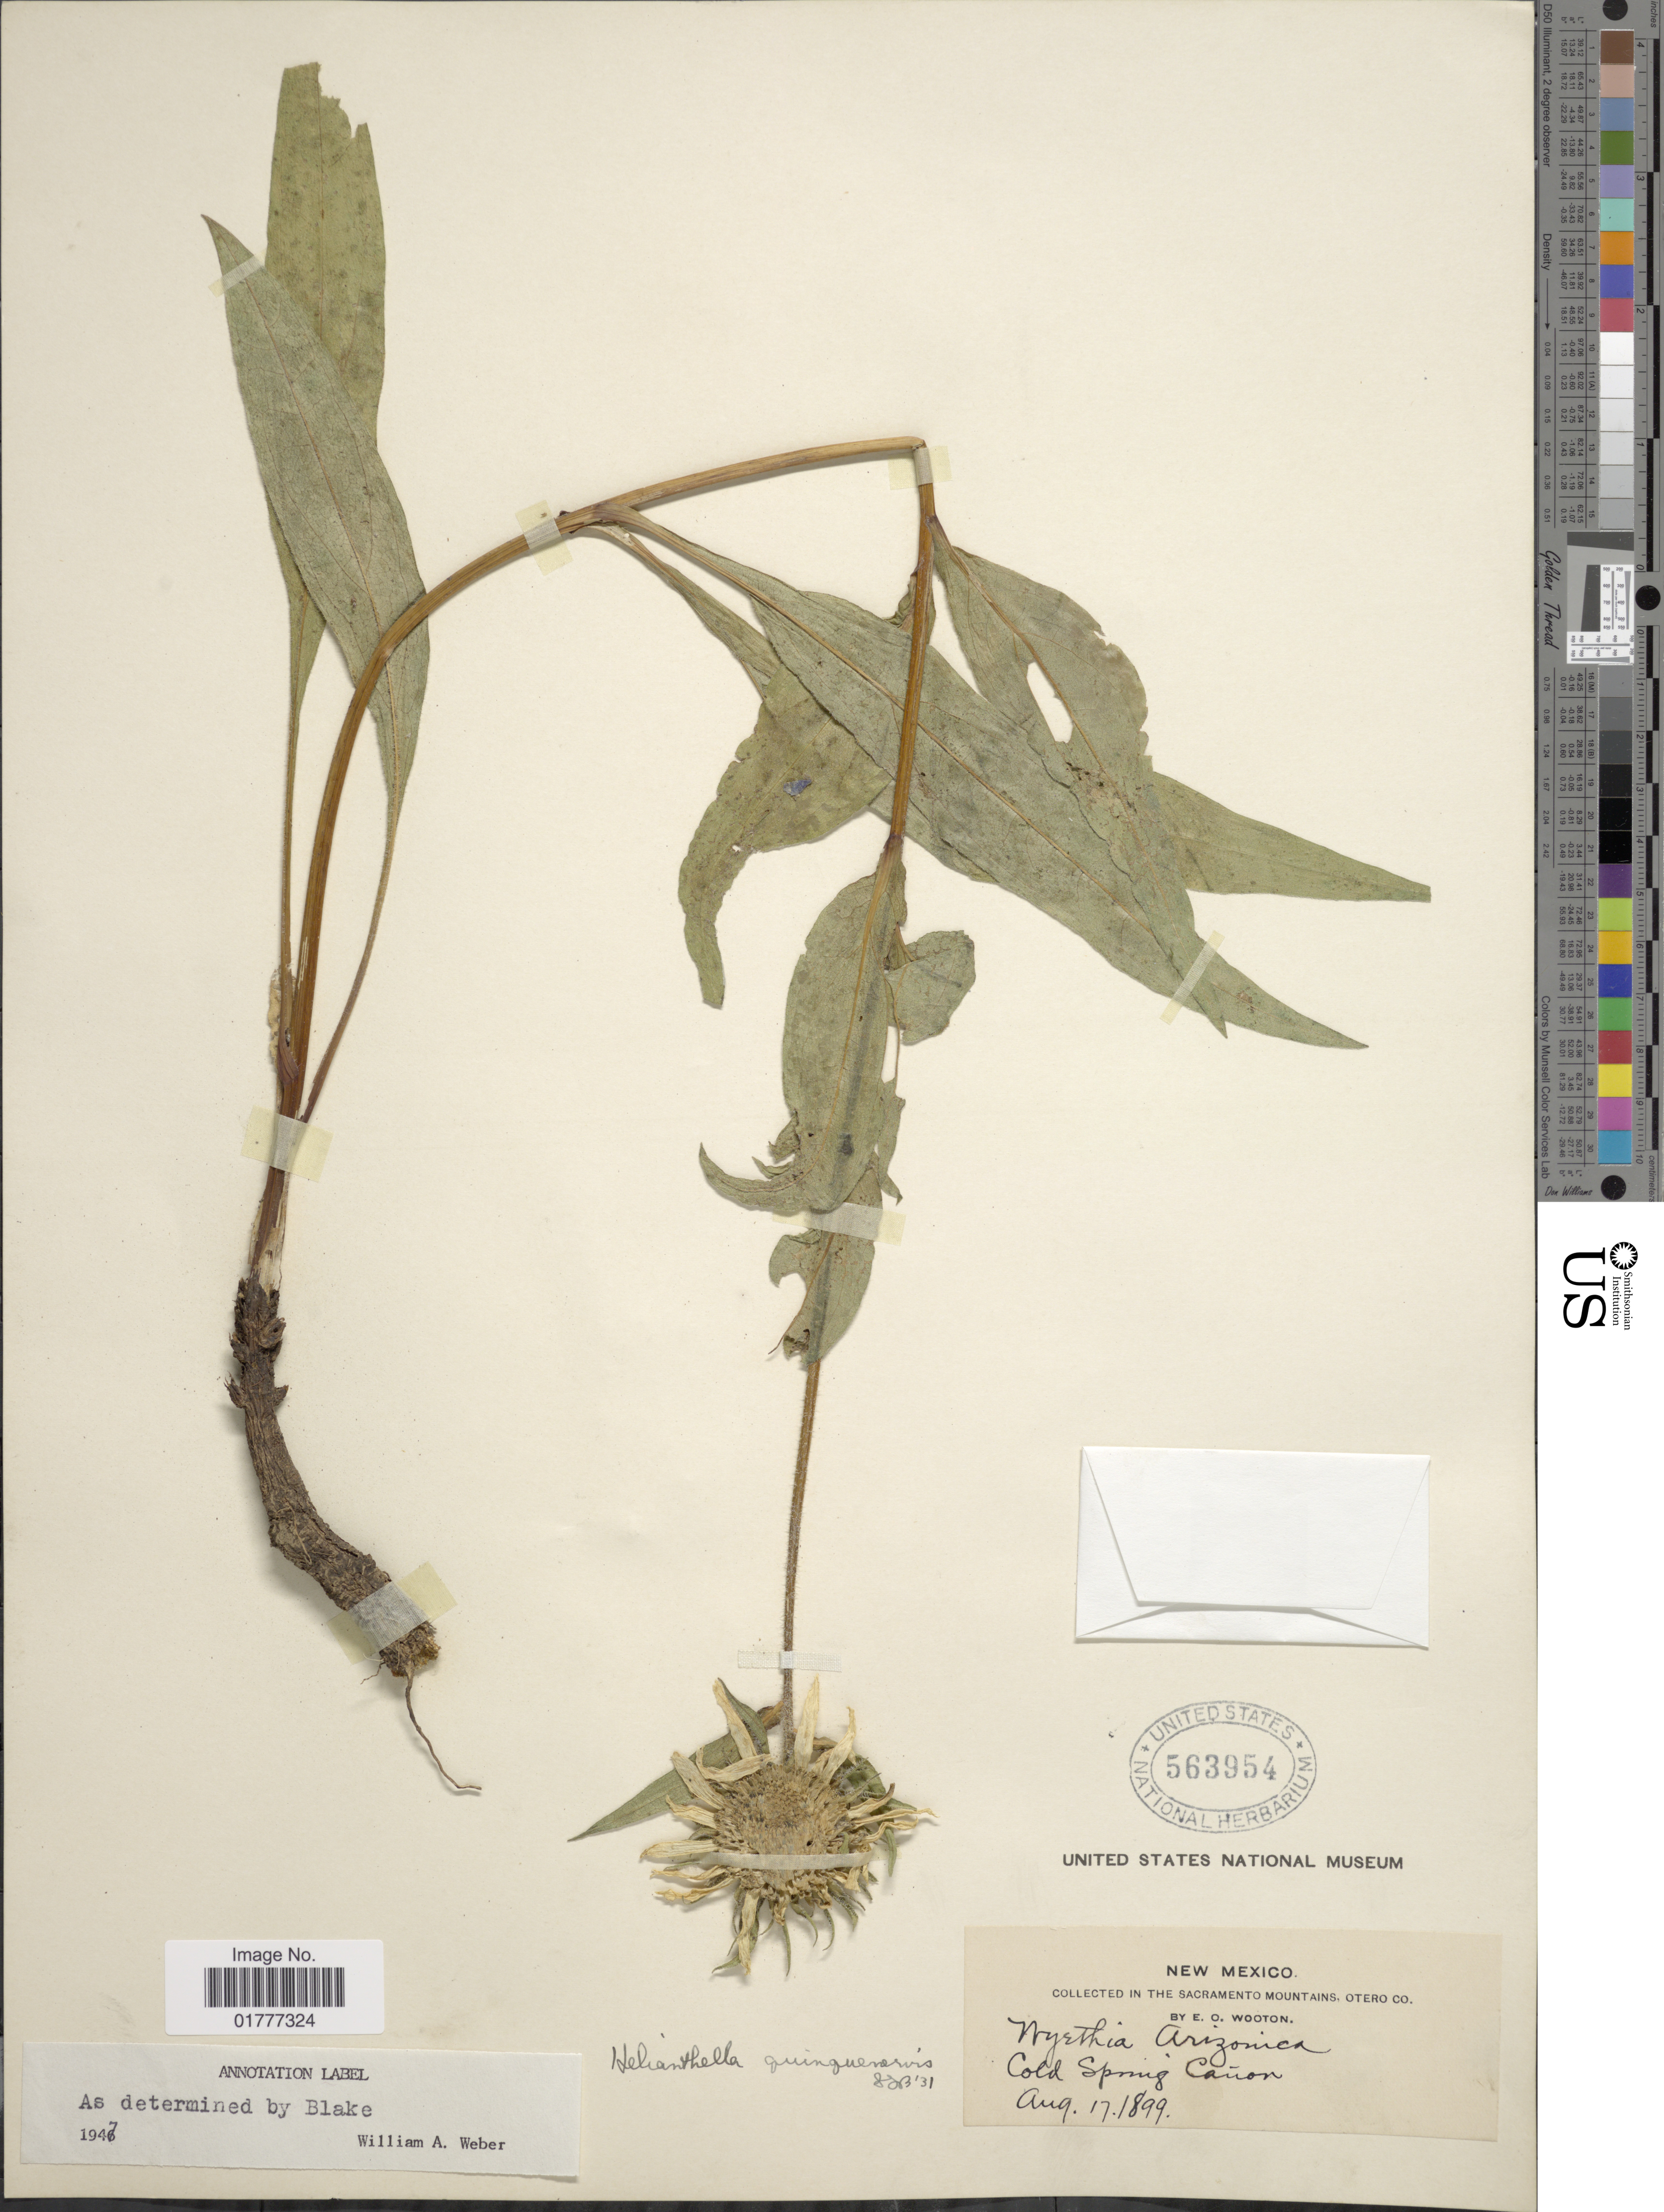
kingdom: Plantae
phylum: Tracheophyta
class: Magnoliopsida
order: Asterales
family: Asteraceae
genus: Helianthella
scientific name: Helianthella quinquenervis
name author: (Hook.) A. Gray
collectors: E. O. Wooton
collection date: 1899-08-17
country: United States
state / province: New Mexico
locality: Sacramento Moutnains, Otero Co., Cold Spring Cañon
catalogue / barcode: US 563954